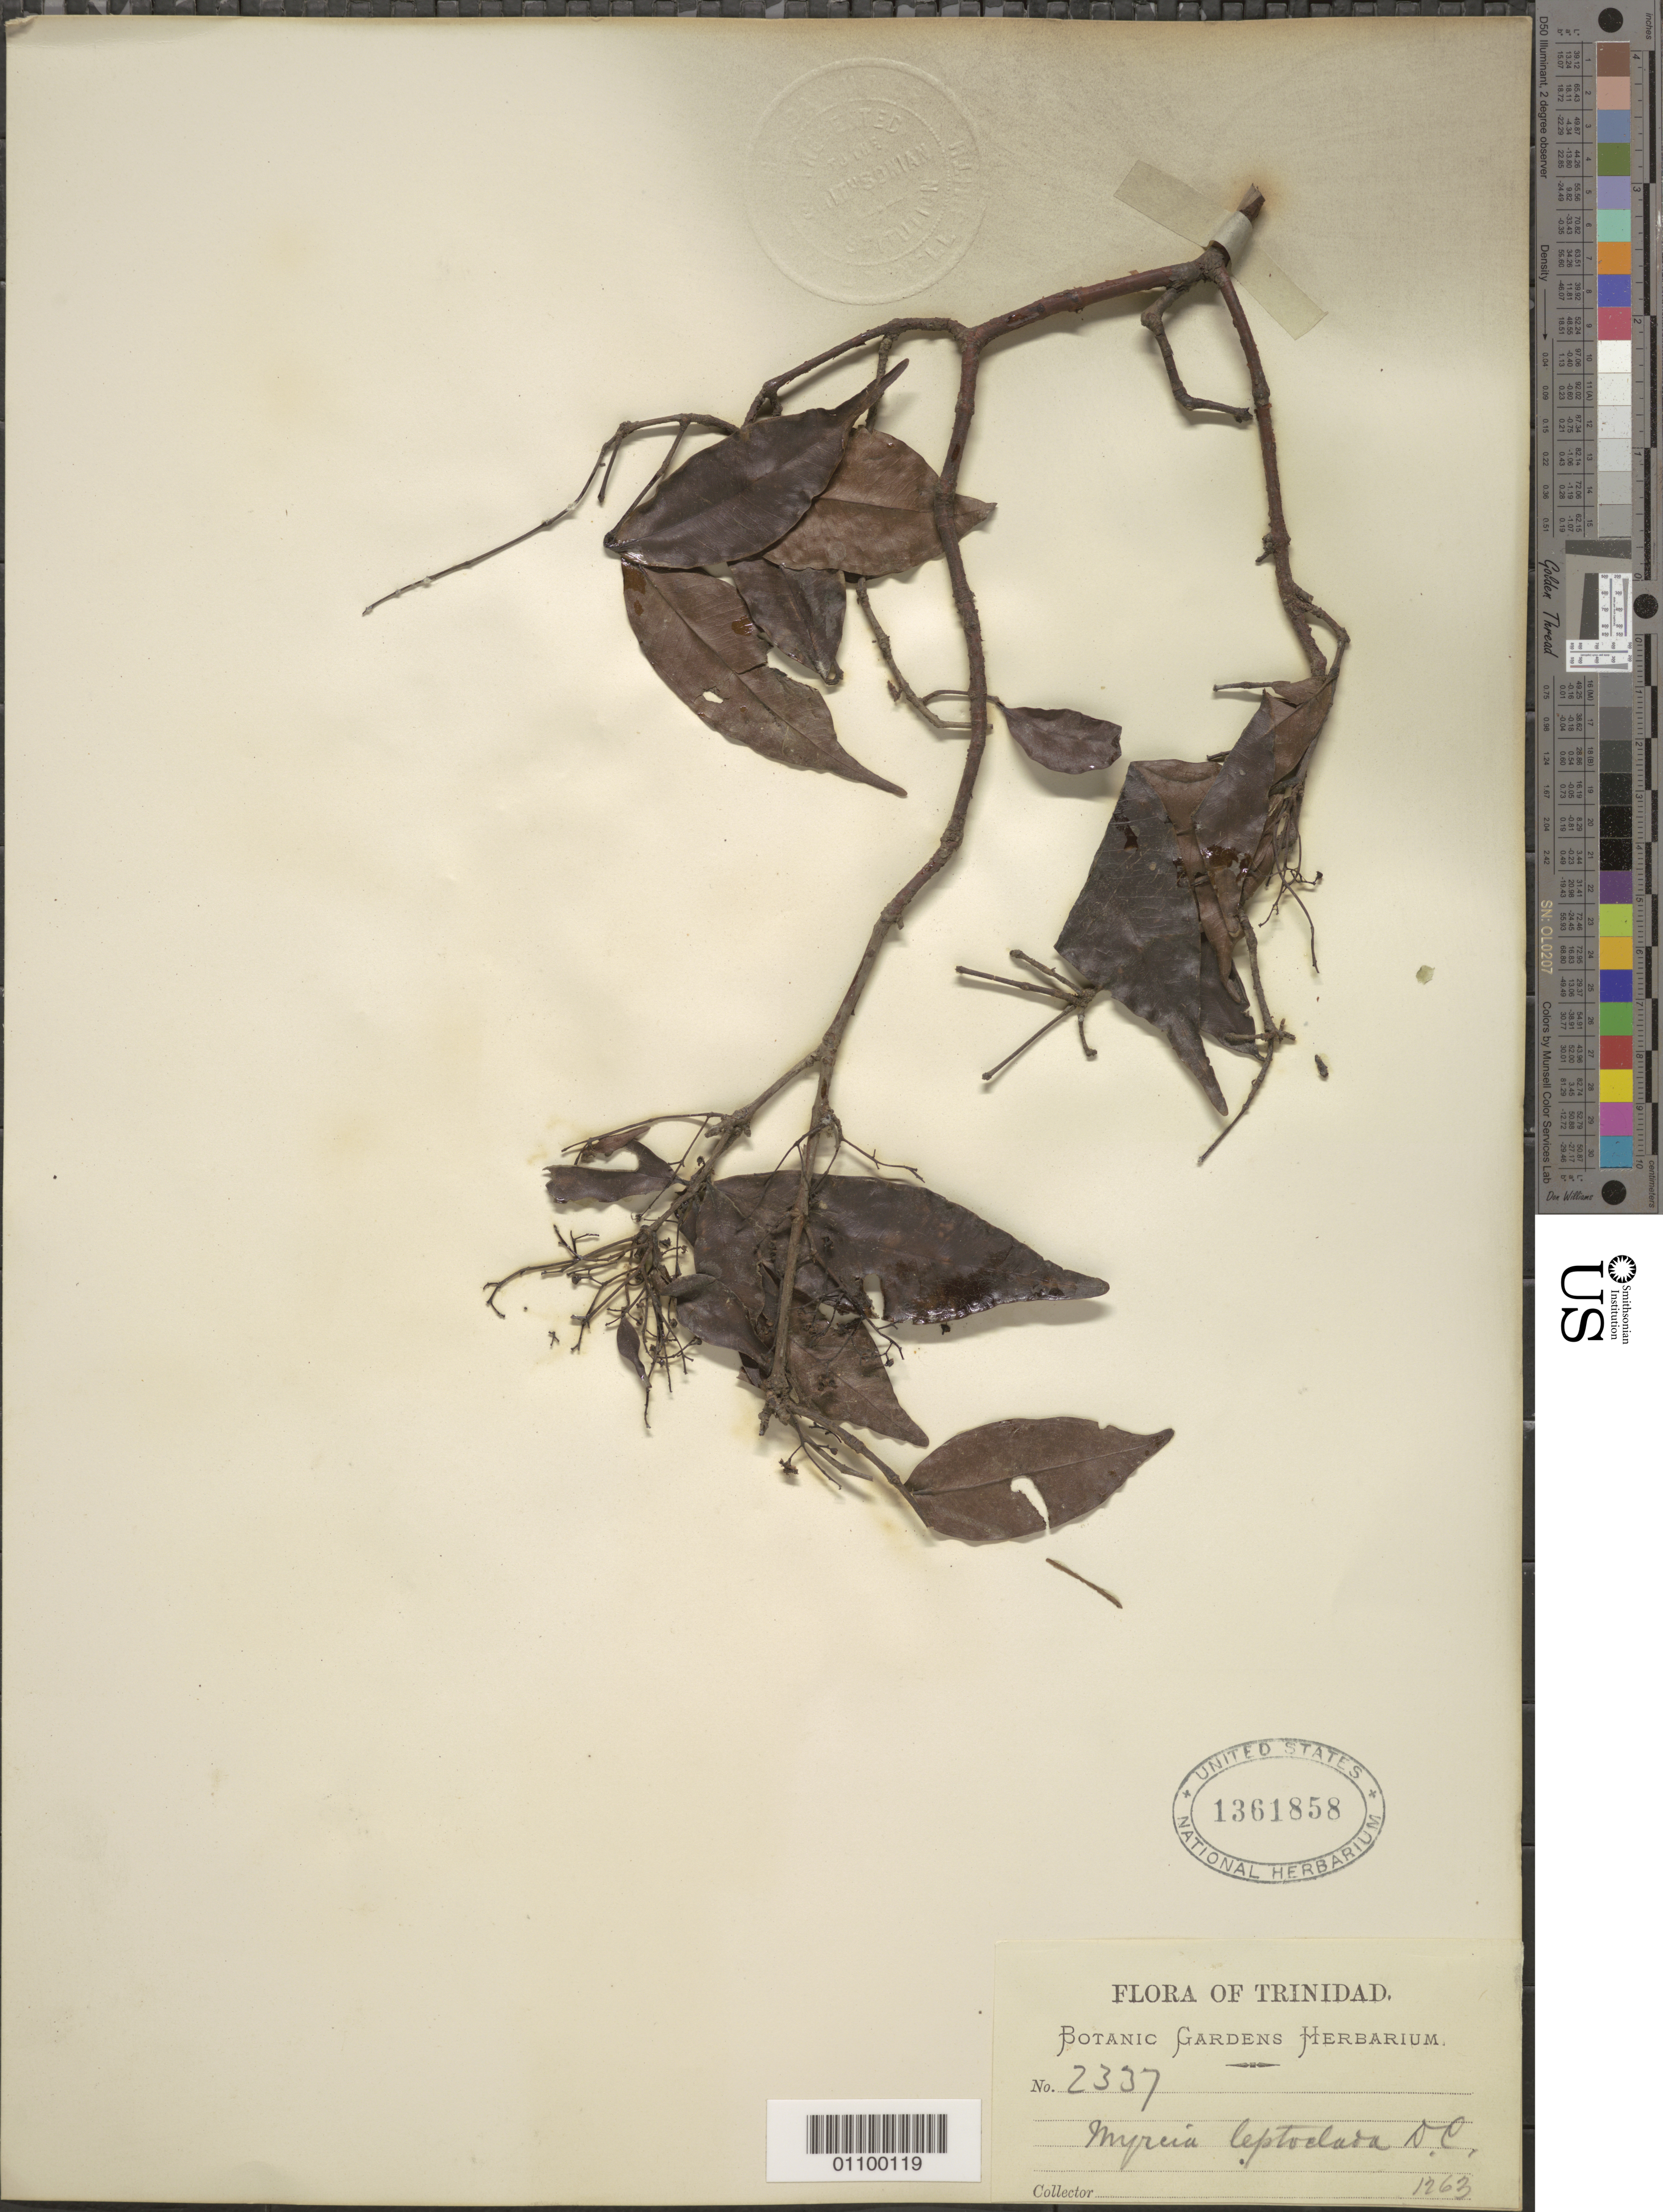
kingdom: Plantae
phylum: Tracheophyta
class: Magnoliopsida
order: Myrtales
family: Myrtaceae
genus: Myrcia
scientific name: Myrcia leptoclada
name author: DC.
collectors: Botanic Gardens Herbarium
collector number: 2337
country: Trinidad and Tobago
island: Trinidad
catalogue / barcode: US 1361858